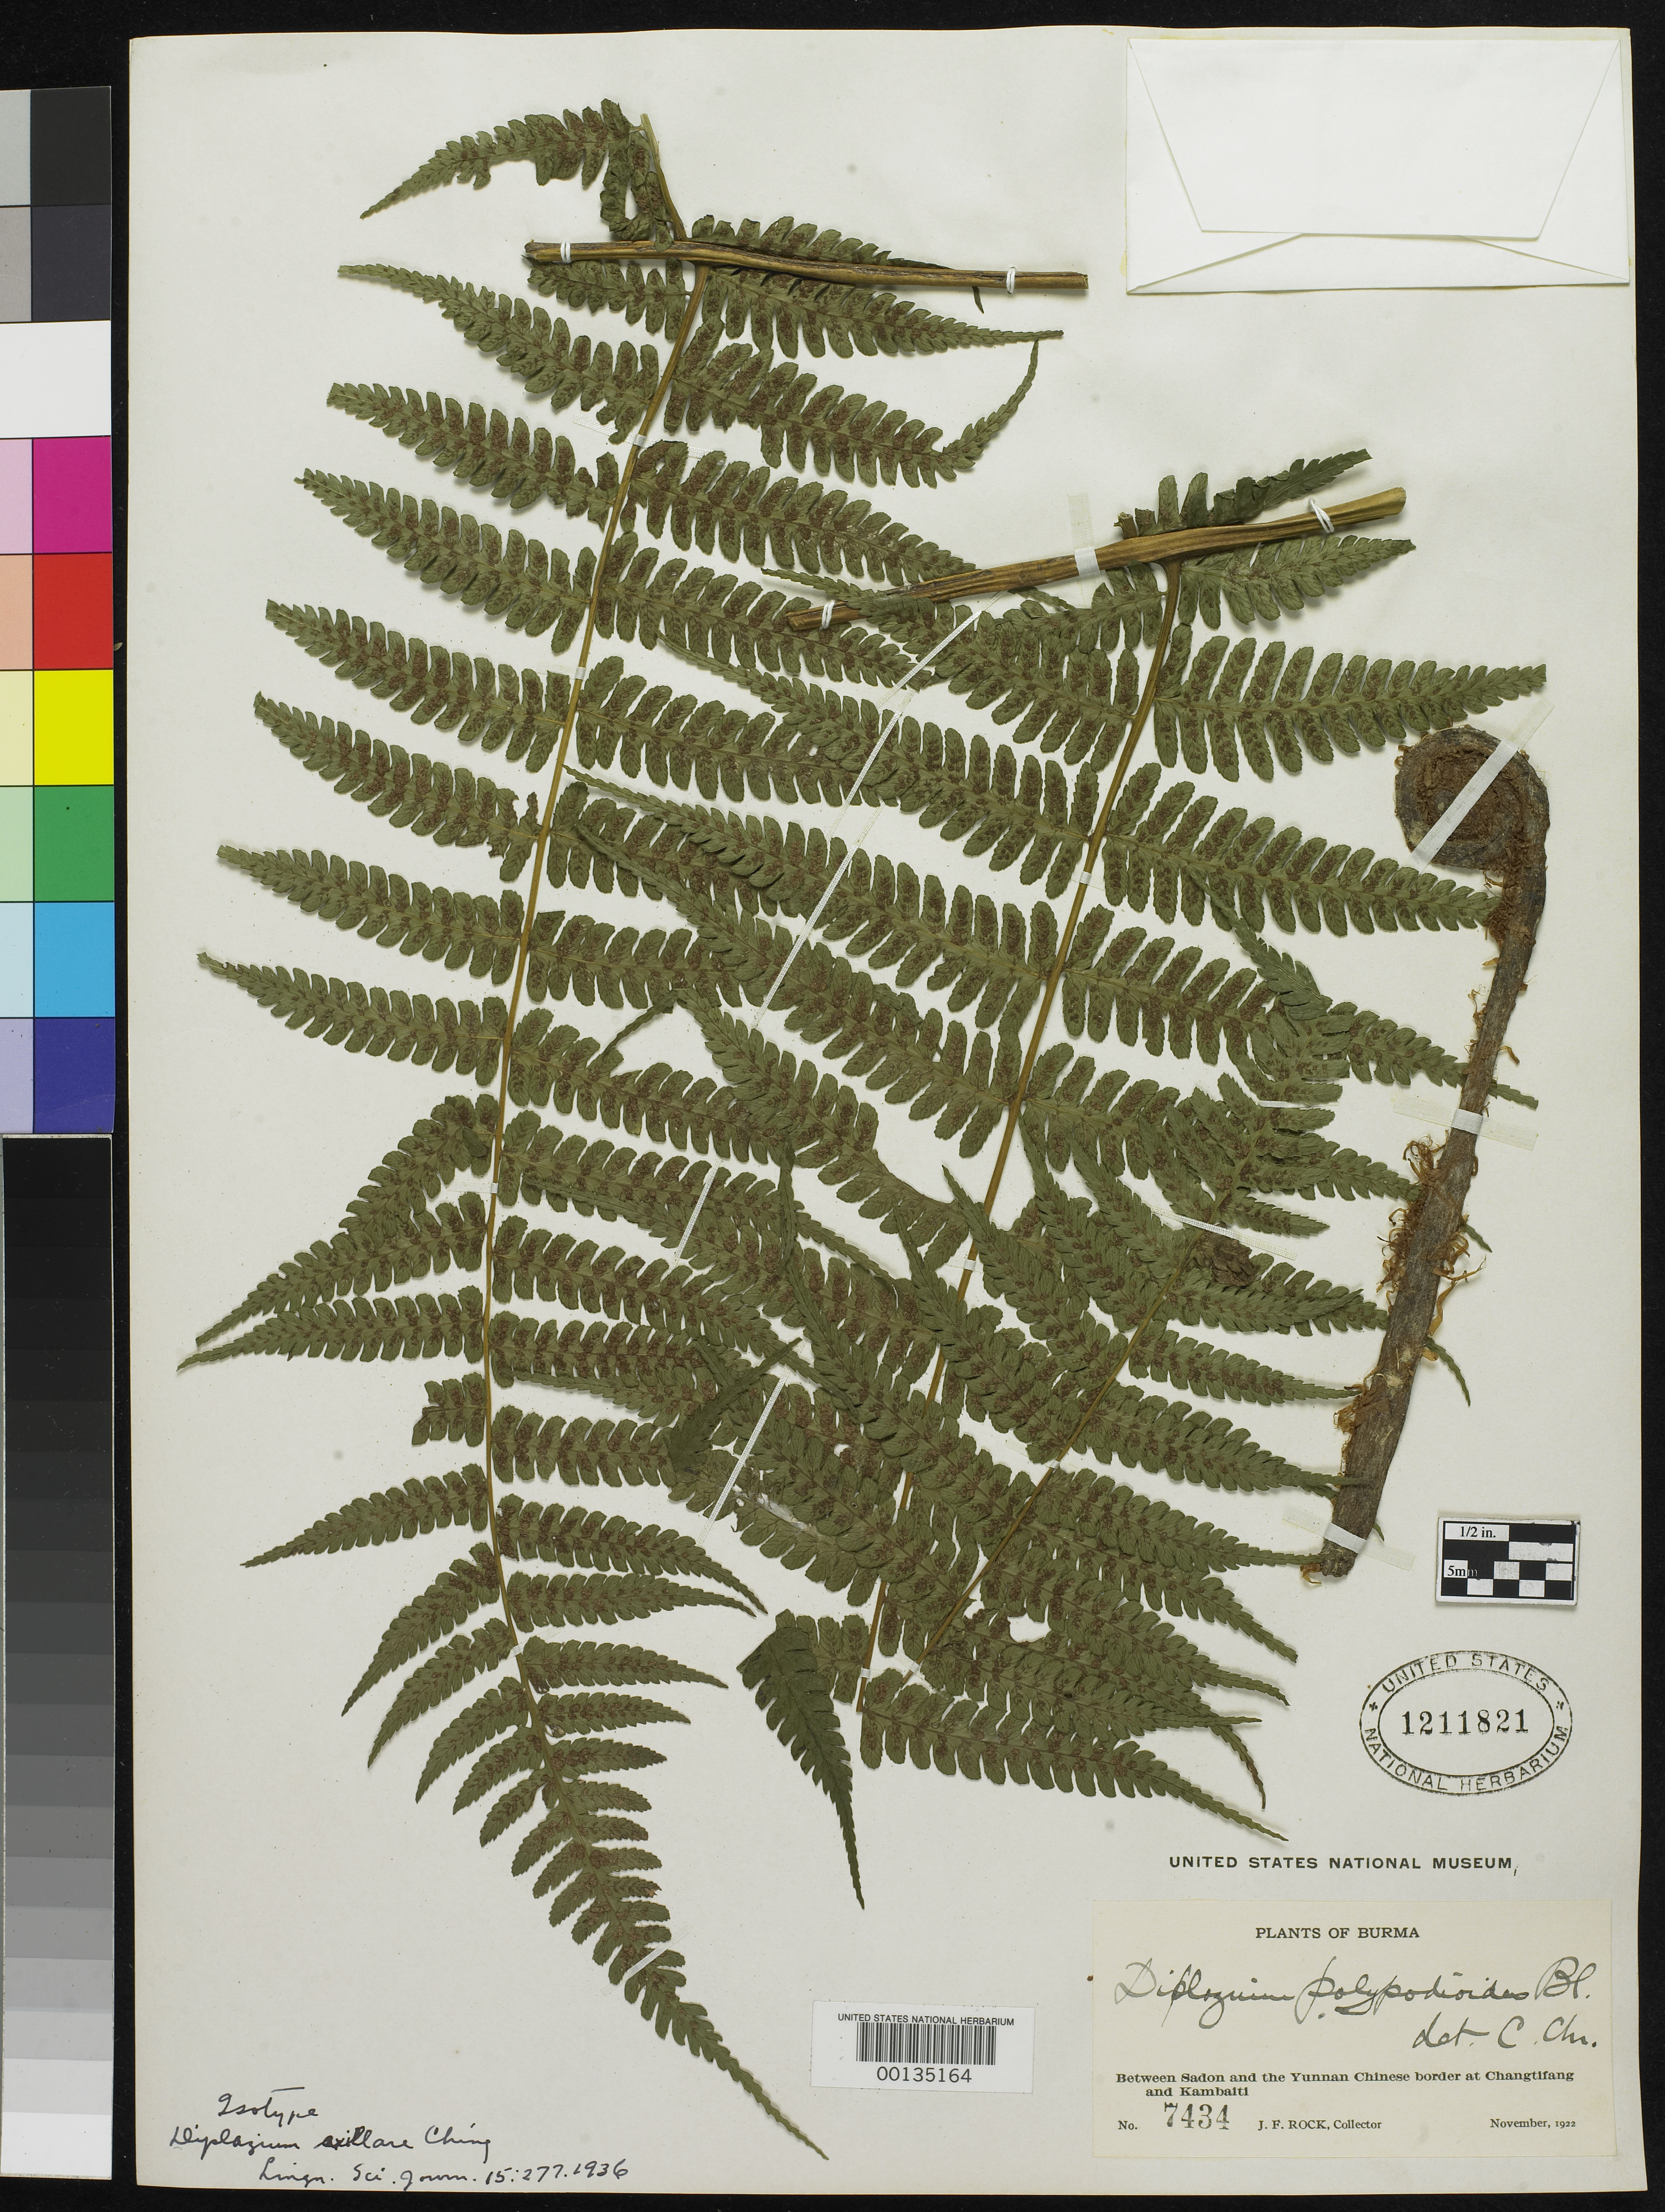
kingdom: Plantae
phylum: Tracheophyta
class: Polypodiopsida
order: Polypodiales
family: Athyriaceae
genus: Diplazium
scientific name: Diplazium axillare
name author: Ching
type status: Type Collection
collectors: J. F. Rock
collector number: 7434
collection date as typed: Sep 1922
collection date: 1922-09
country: Myanmar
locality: Between Sadon & Yunnan Chinese border at Changtifang & Kambaiti. (Country as Burma on label).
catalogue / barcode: US 1211821